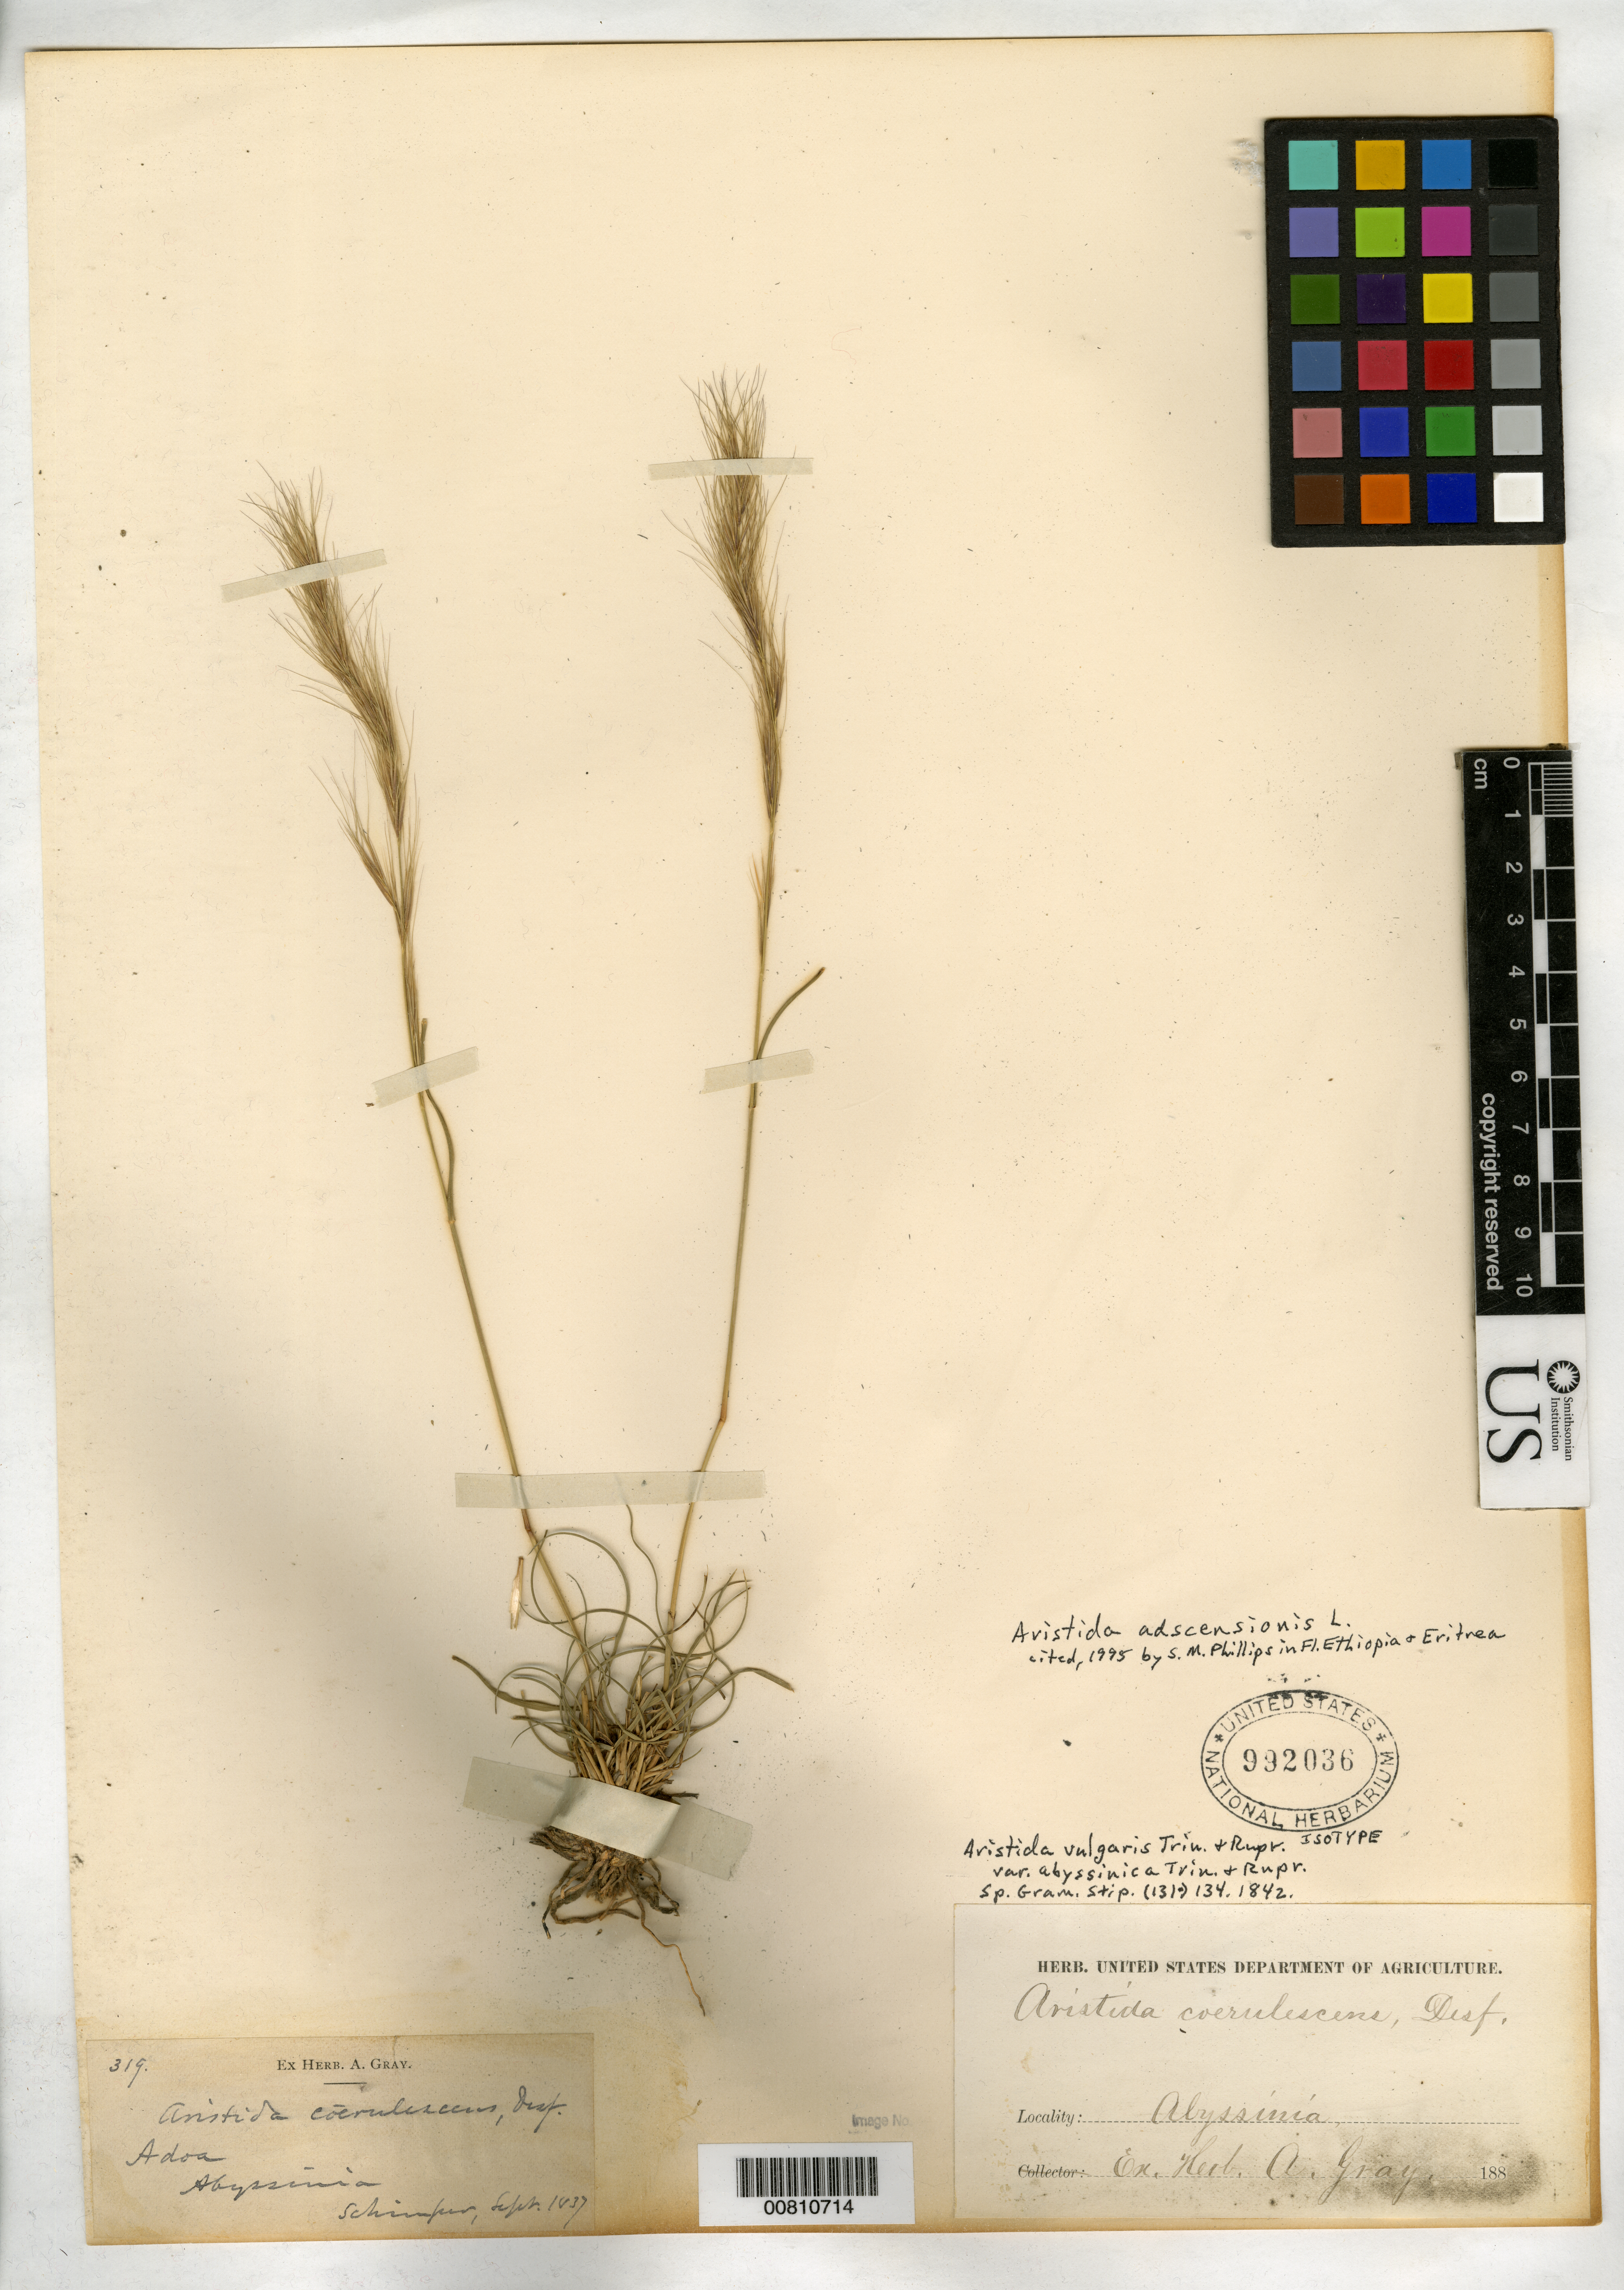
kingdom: Plantae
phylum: Tracheophyta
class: Liliopsida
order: Poales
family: Poaceae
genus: Aristida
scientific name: Aristida vulgaris var. abyssinica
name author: Trin. & Rupr.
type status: Isotype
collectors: G. W. Schimper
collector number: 319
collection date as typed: Sep 1837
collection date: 1837-09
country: Ethiopia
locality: Adoa, Abyssinia.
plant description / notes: Cited 1995 by S.M. Phillips in Fl. Ethiopia & Eritrea. Acc. to Tropicos (citing type as Schimper 349!), lectotypified by Henrard, Meded. Rijks-Herb. 54: 2 (1926) "but without indicating a specific sheet of this mixed collection."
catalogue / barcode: US 992036